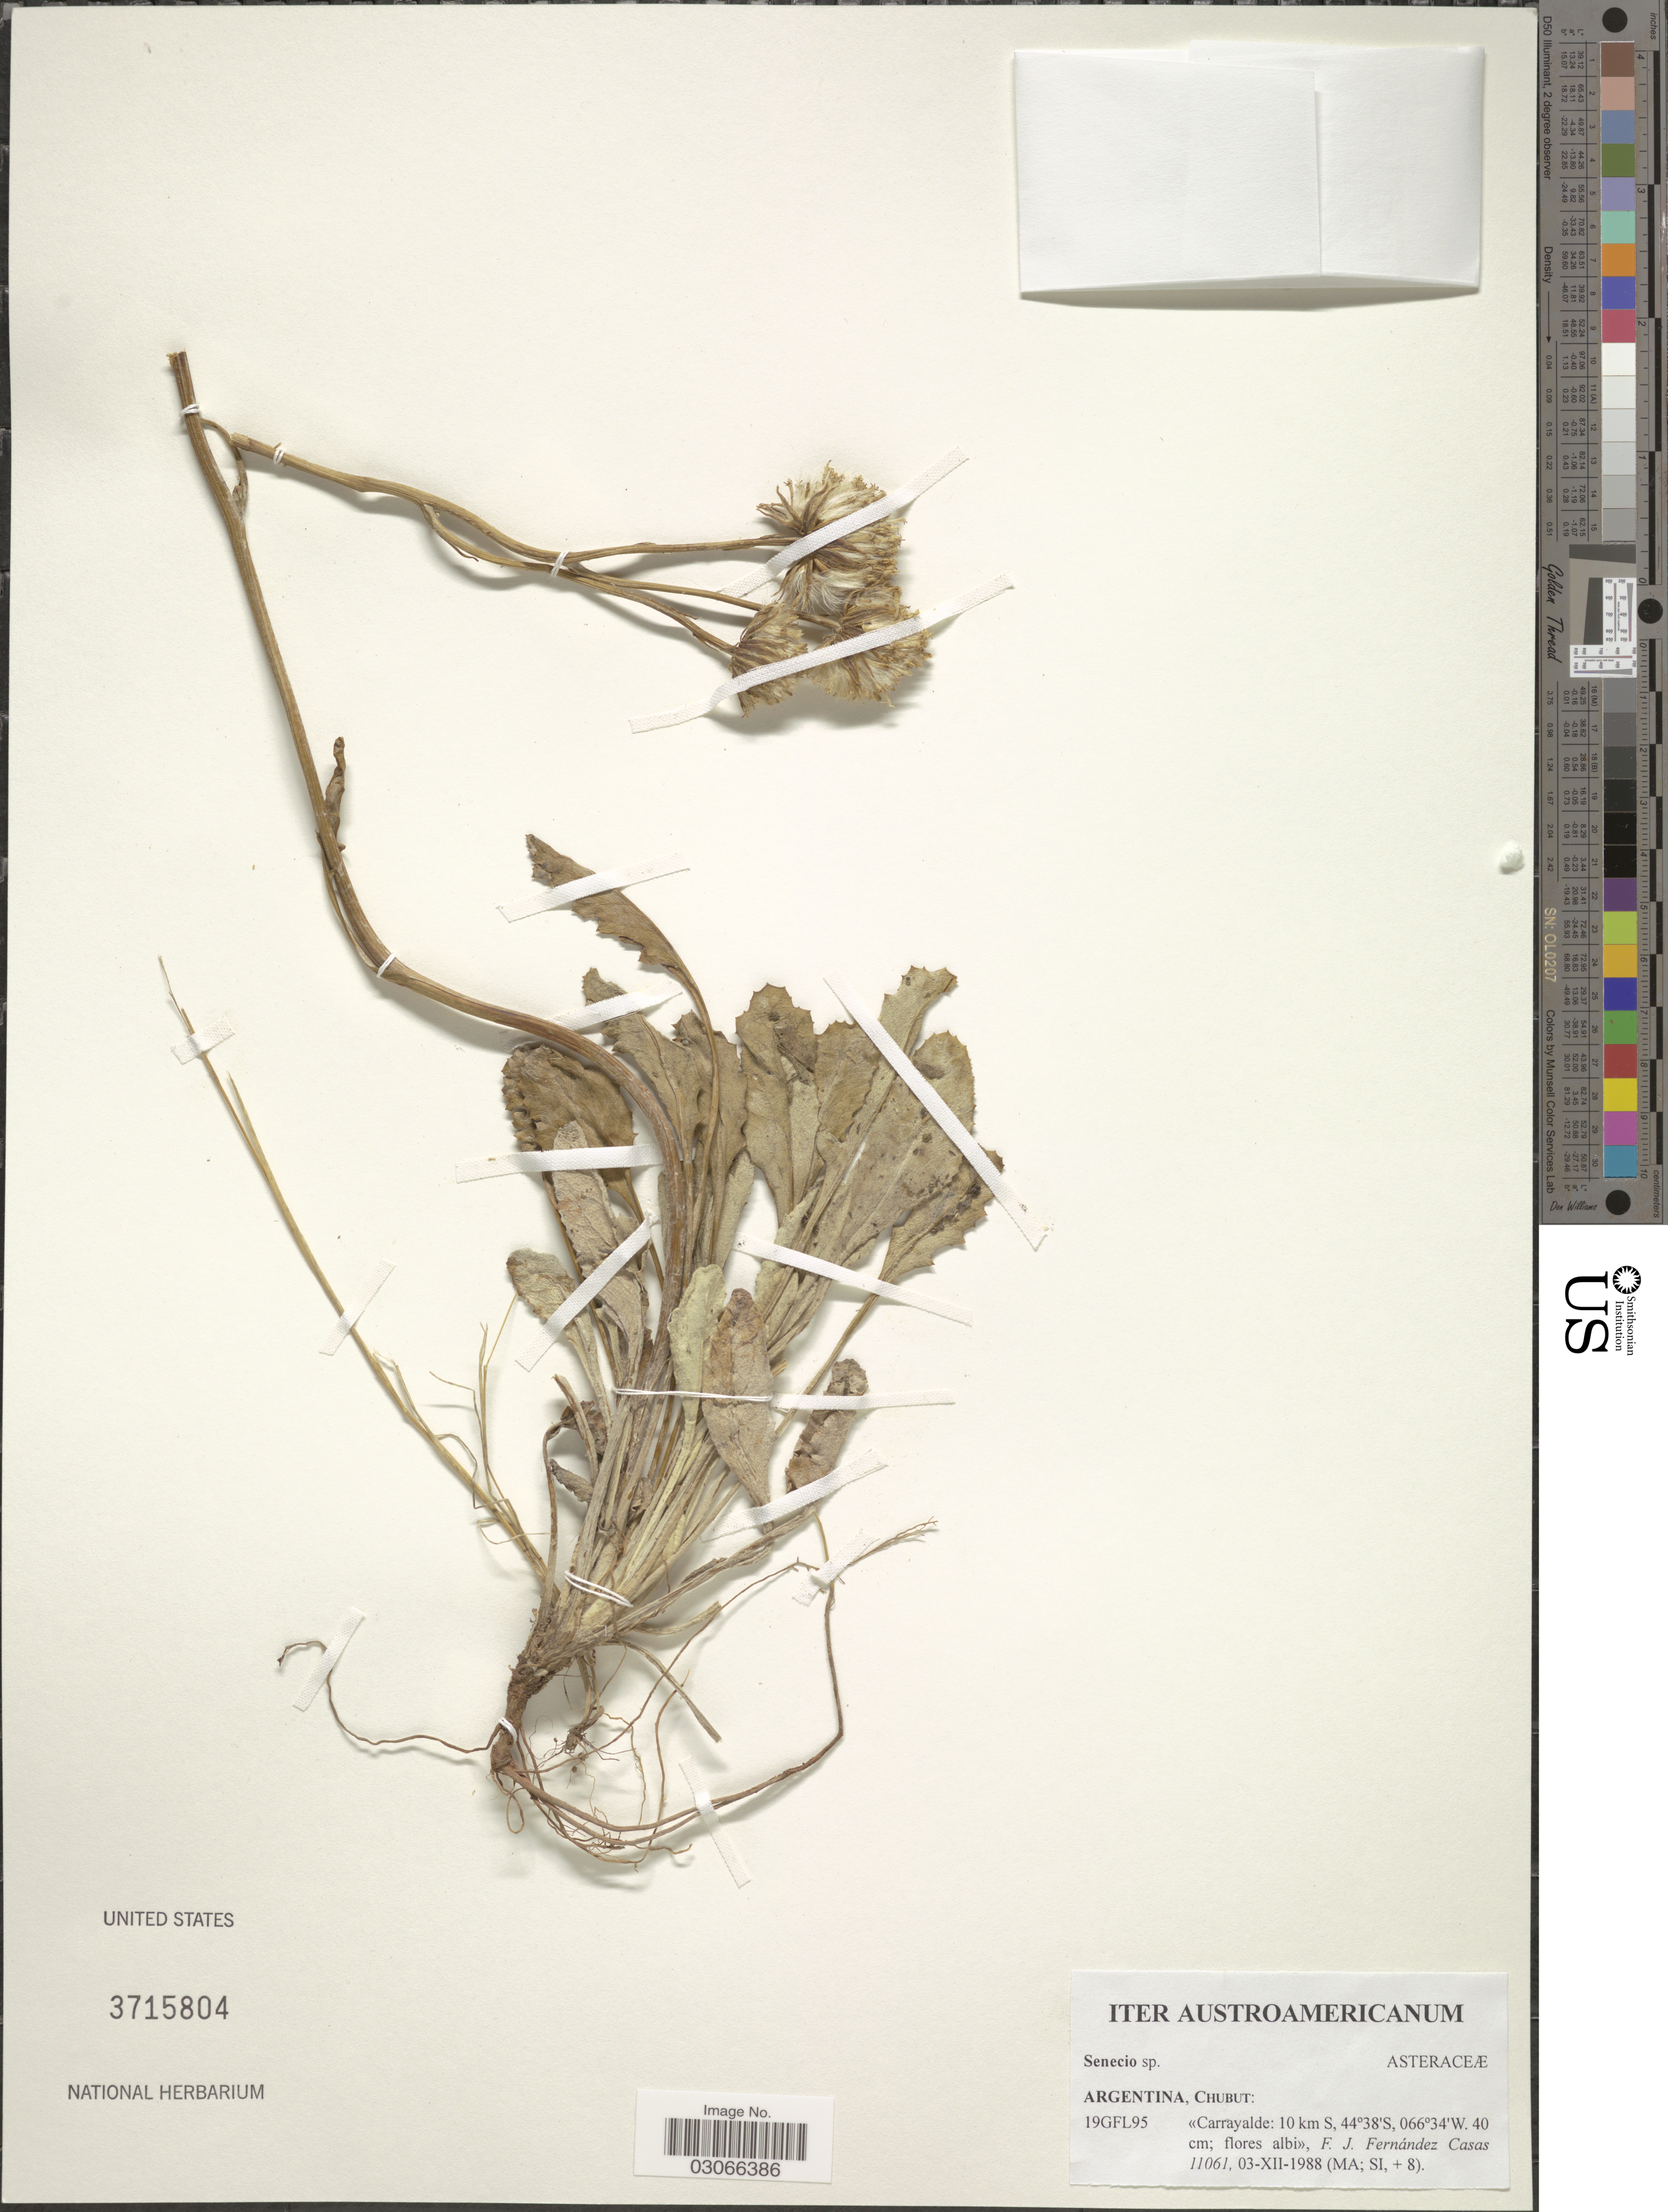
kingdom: Plantae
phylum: Tracheophyta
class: Magnoliopsida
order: Asterales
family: Asteraceae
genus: Senecio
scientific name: Senecio sp.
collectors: F. Fernández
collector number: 11061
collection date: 1988-12-03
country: Argentina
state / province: Chubut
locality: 19GFL95. [unsure placement] <<Carrayalde: 10 km S>>.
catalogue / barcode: US 3715804